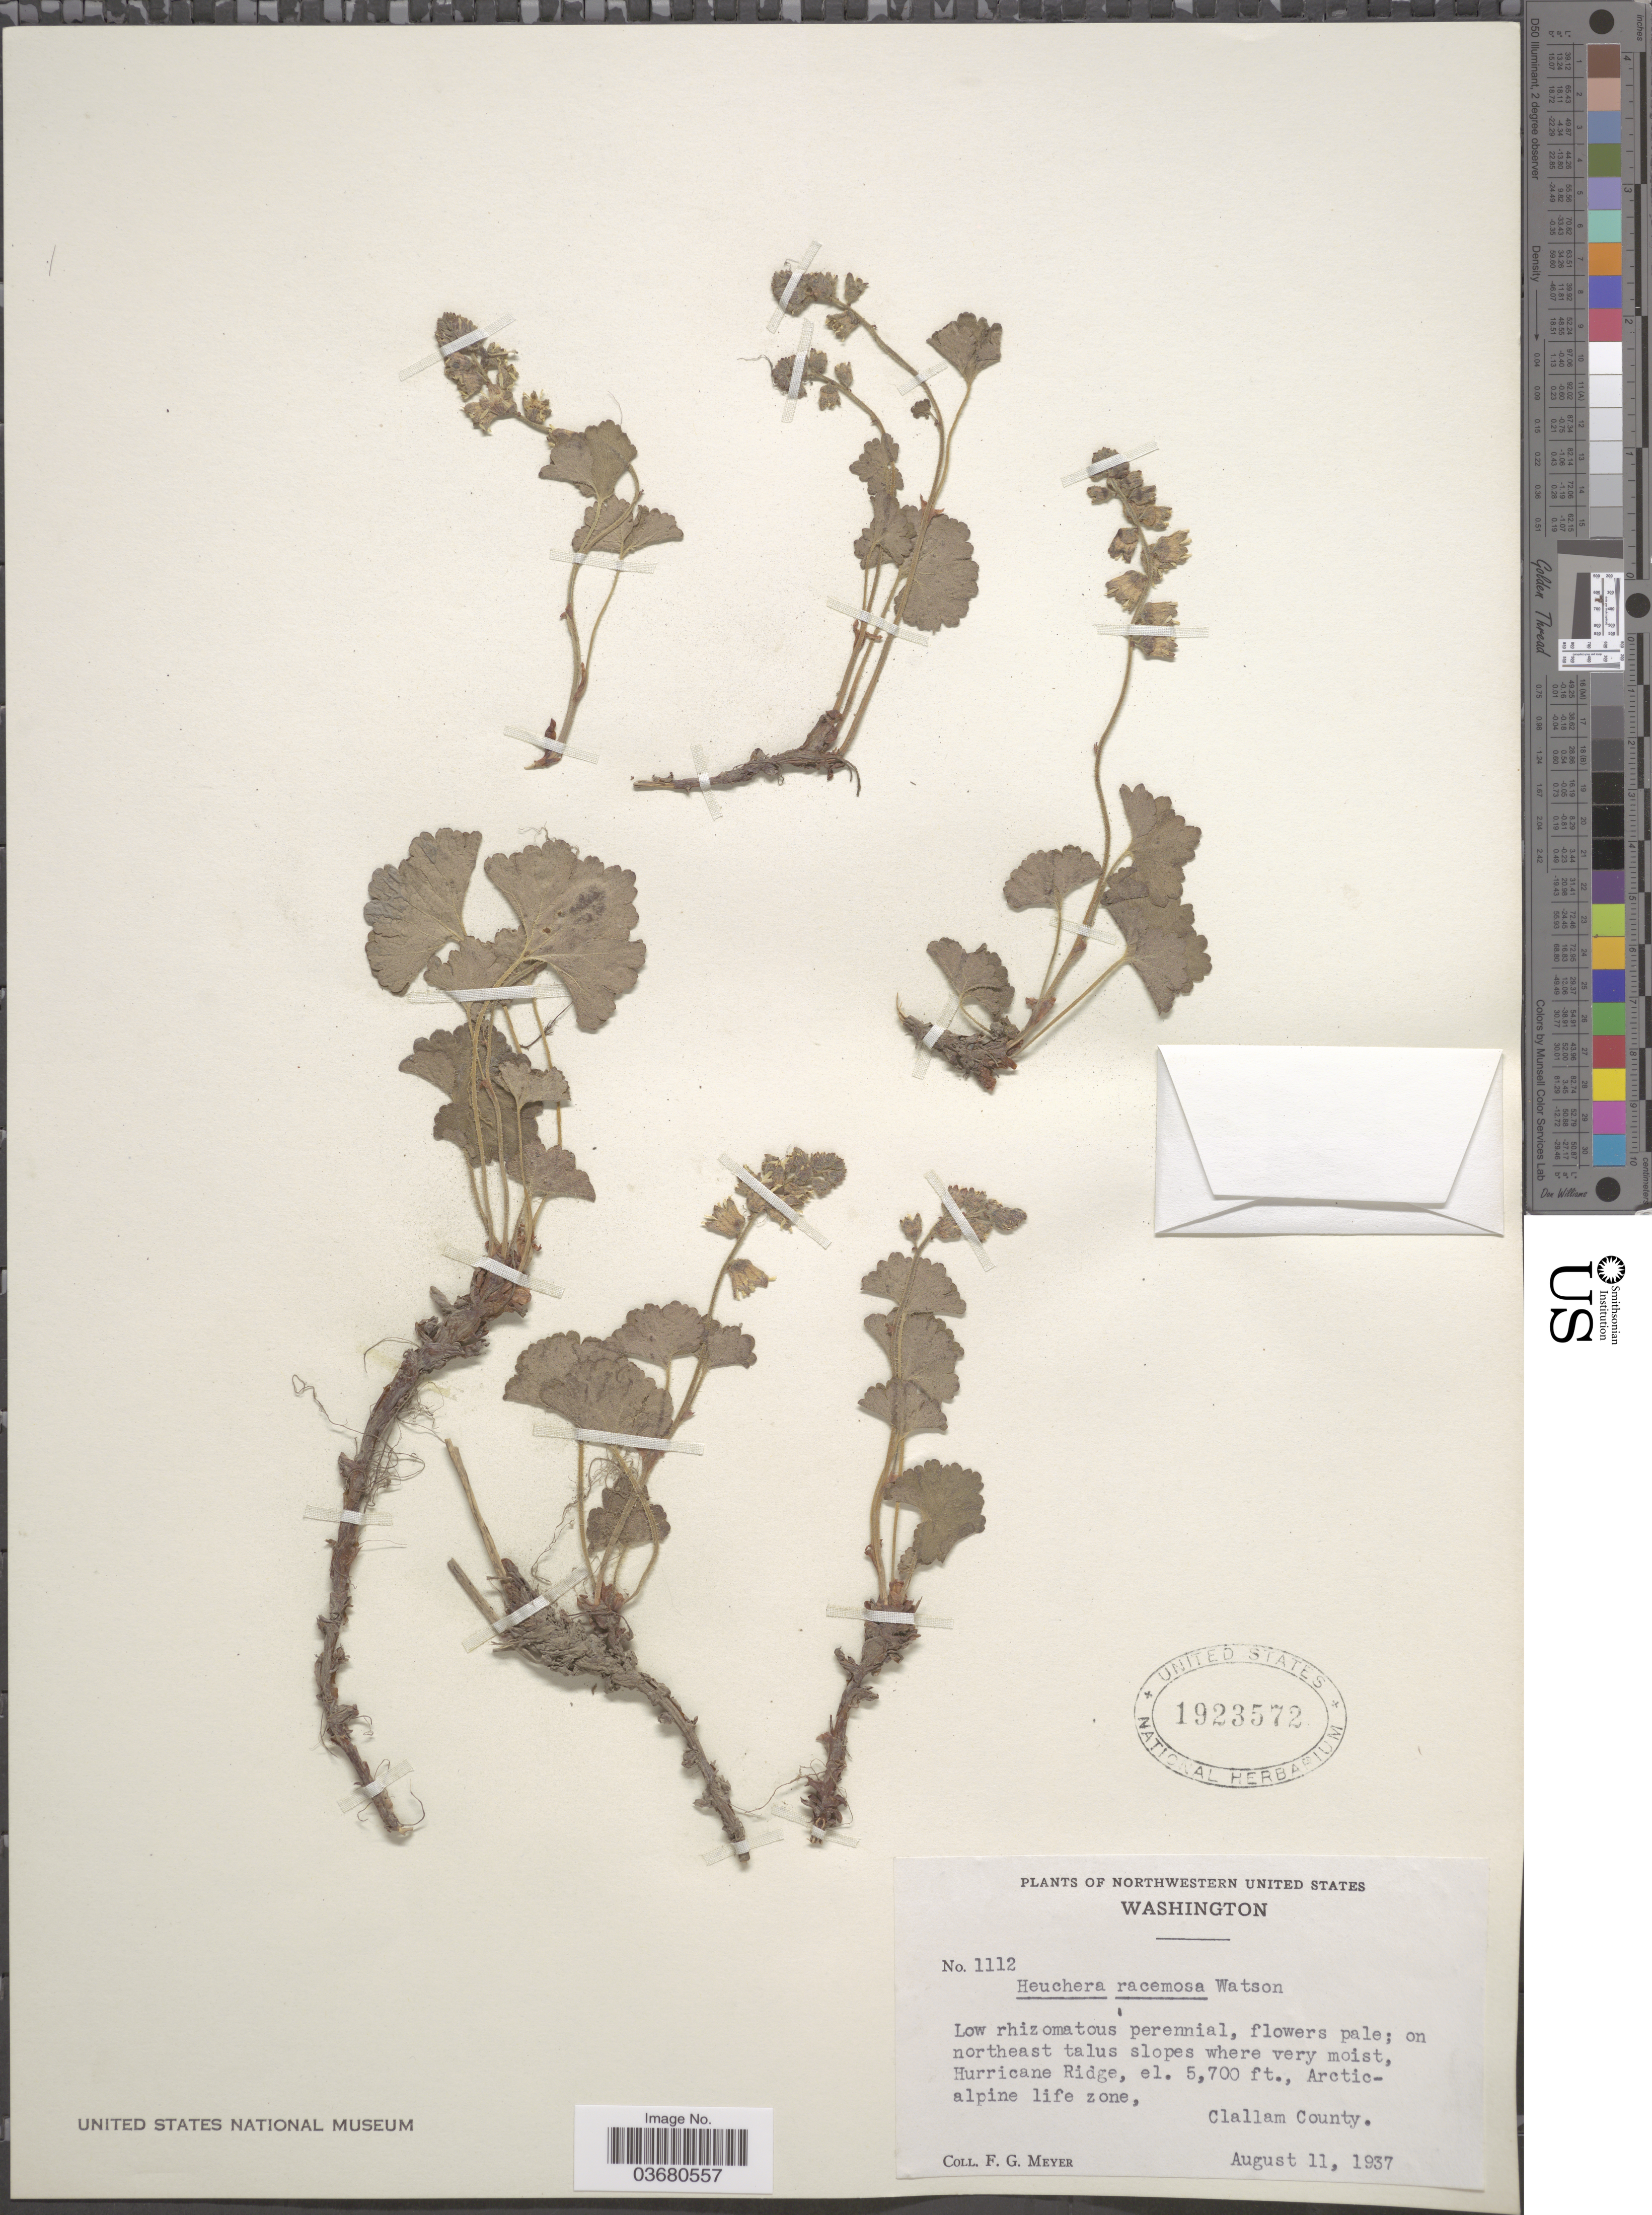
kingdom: Plantae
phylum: Tracheophyta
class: Magnoliopsida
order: Saxifragales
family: Saxifragaceae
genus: Elmera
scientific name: Elmera racemosa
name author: (S. Watson) Rydb.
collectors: F. G. Meyer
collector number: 1112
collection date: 1937-08-11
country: United States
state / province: Washington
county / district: Clallam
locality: Northwestern United States. On northeast talus slopes where very moist, Hurricane Ridge, Arctic-alpine life zone, Clallam County.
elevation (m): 1737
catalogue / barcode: US 1923572